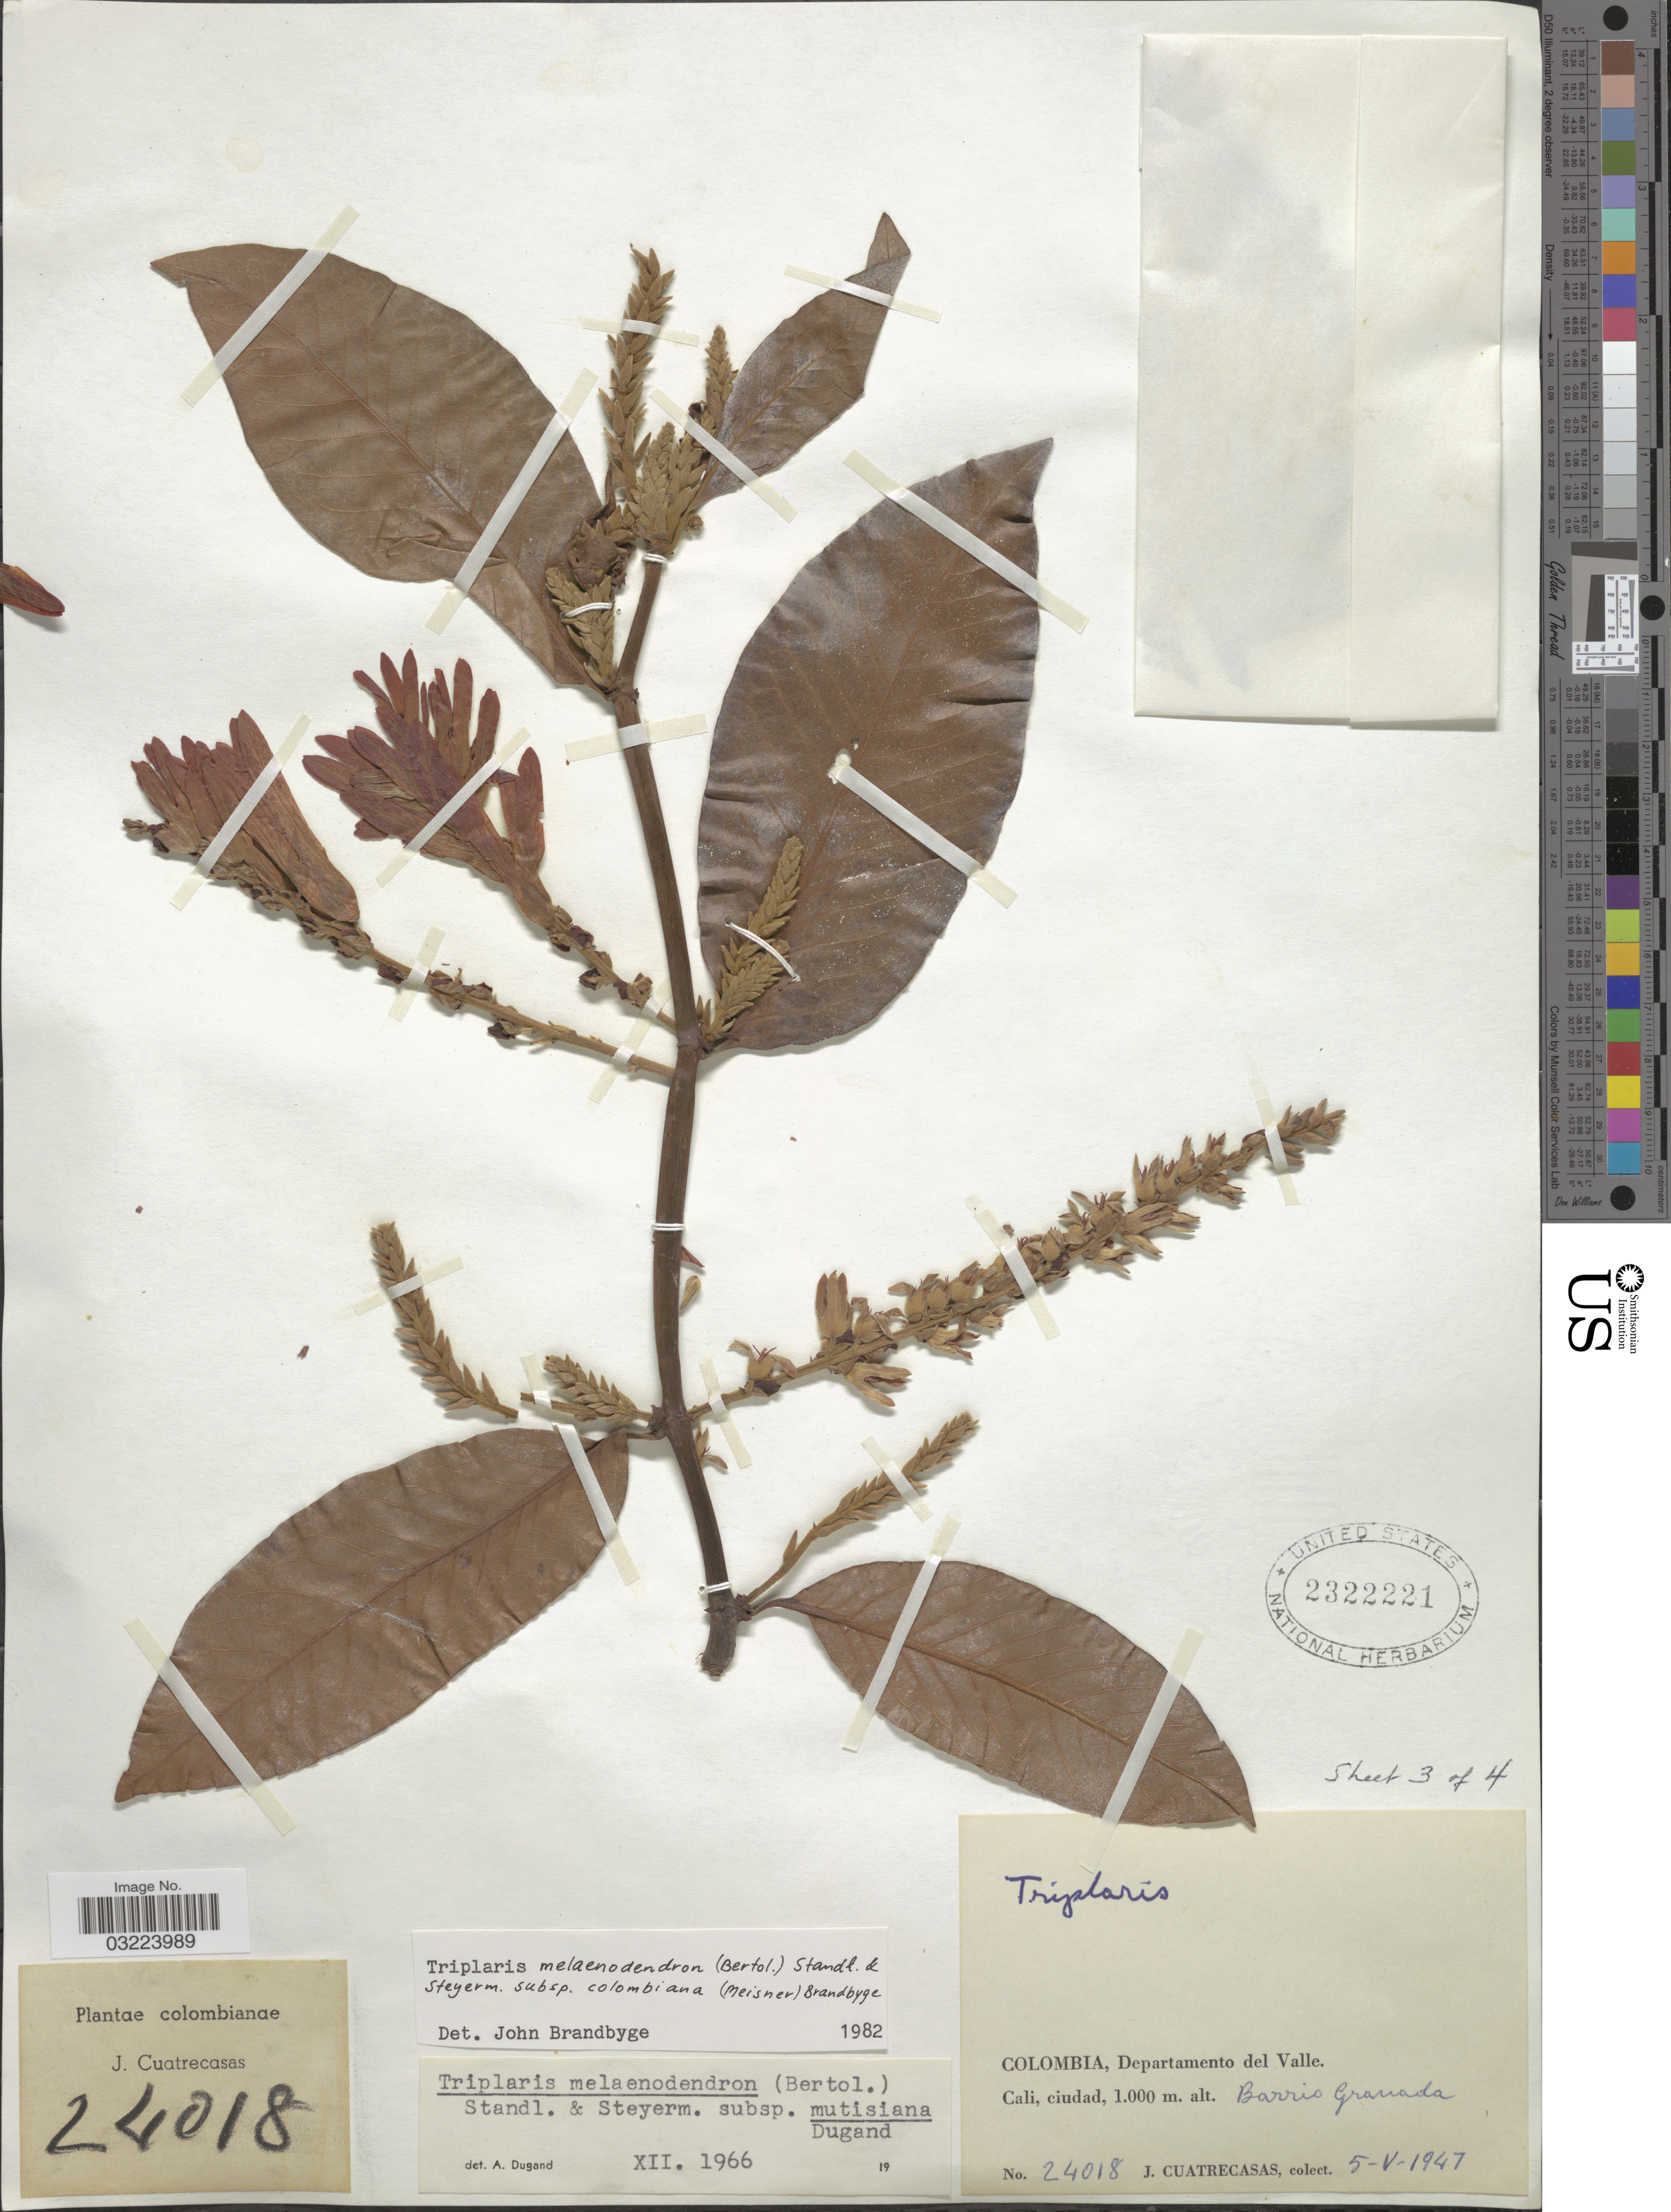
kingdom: Plantae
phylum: Tracheophyta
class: Magnoliopsida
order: Caryophyllales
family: Polygonaceae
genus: Triplaris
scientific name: Triplaris melaenodendron subsp. colombiana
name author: (Meisn.) Brandbyge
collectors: J. Cuatrecasas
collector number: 24018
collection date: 1947-05-05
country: Colombia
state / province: Valle del Cauca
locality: Departamento del Valle. Cali, ciudad. Barrio Granada.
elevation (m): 1000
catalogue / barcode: US 2322221